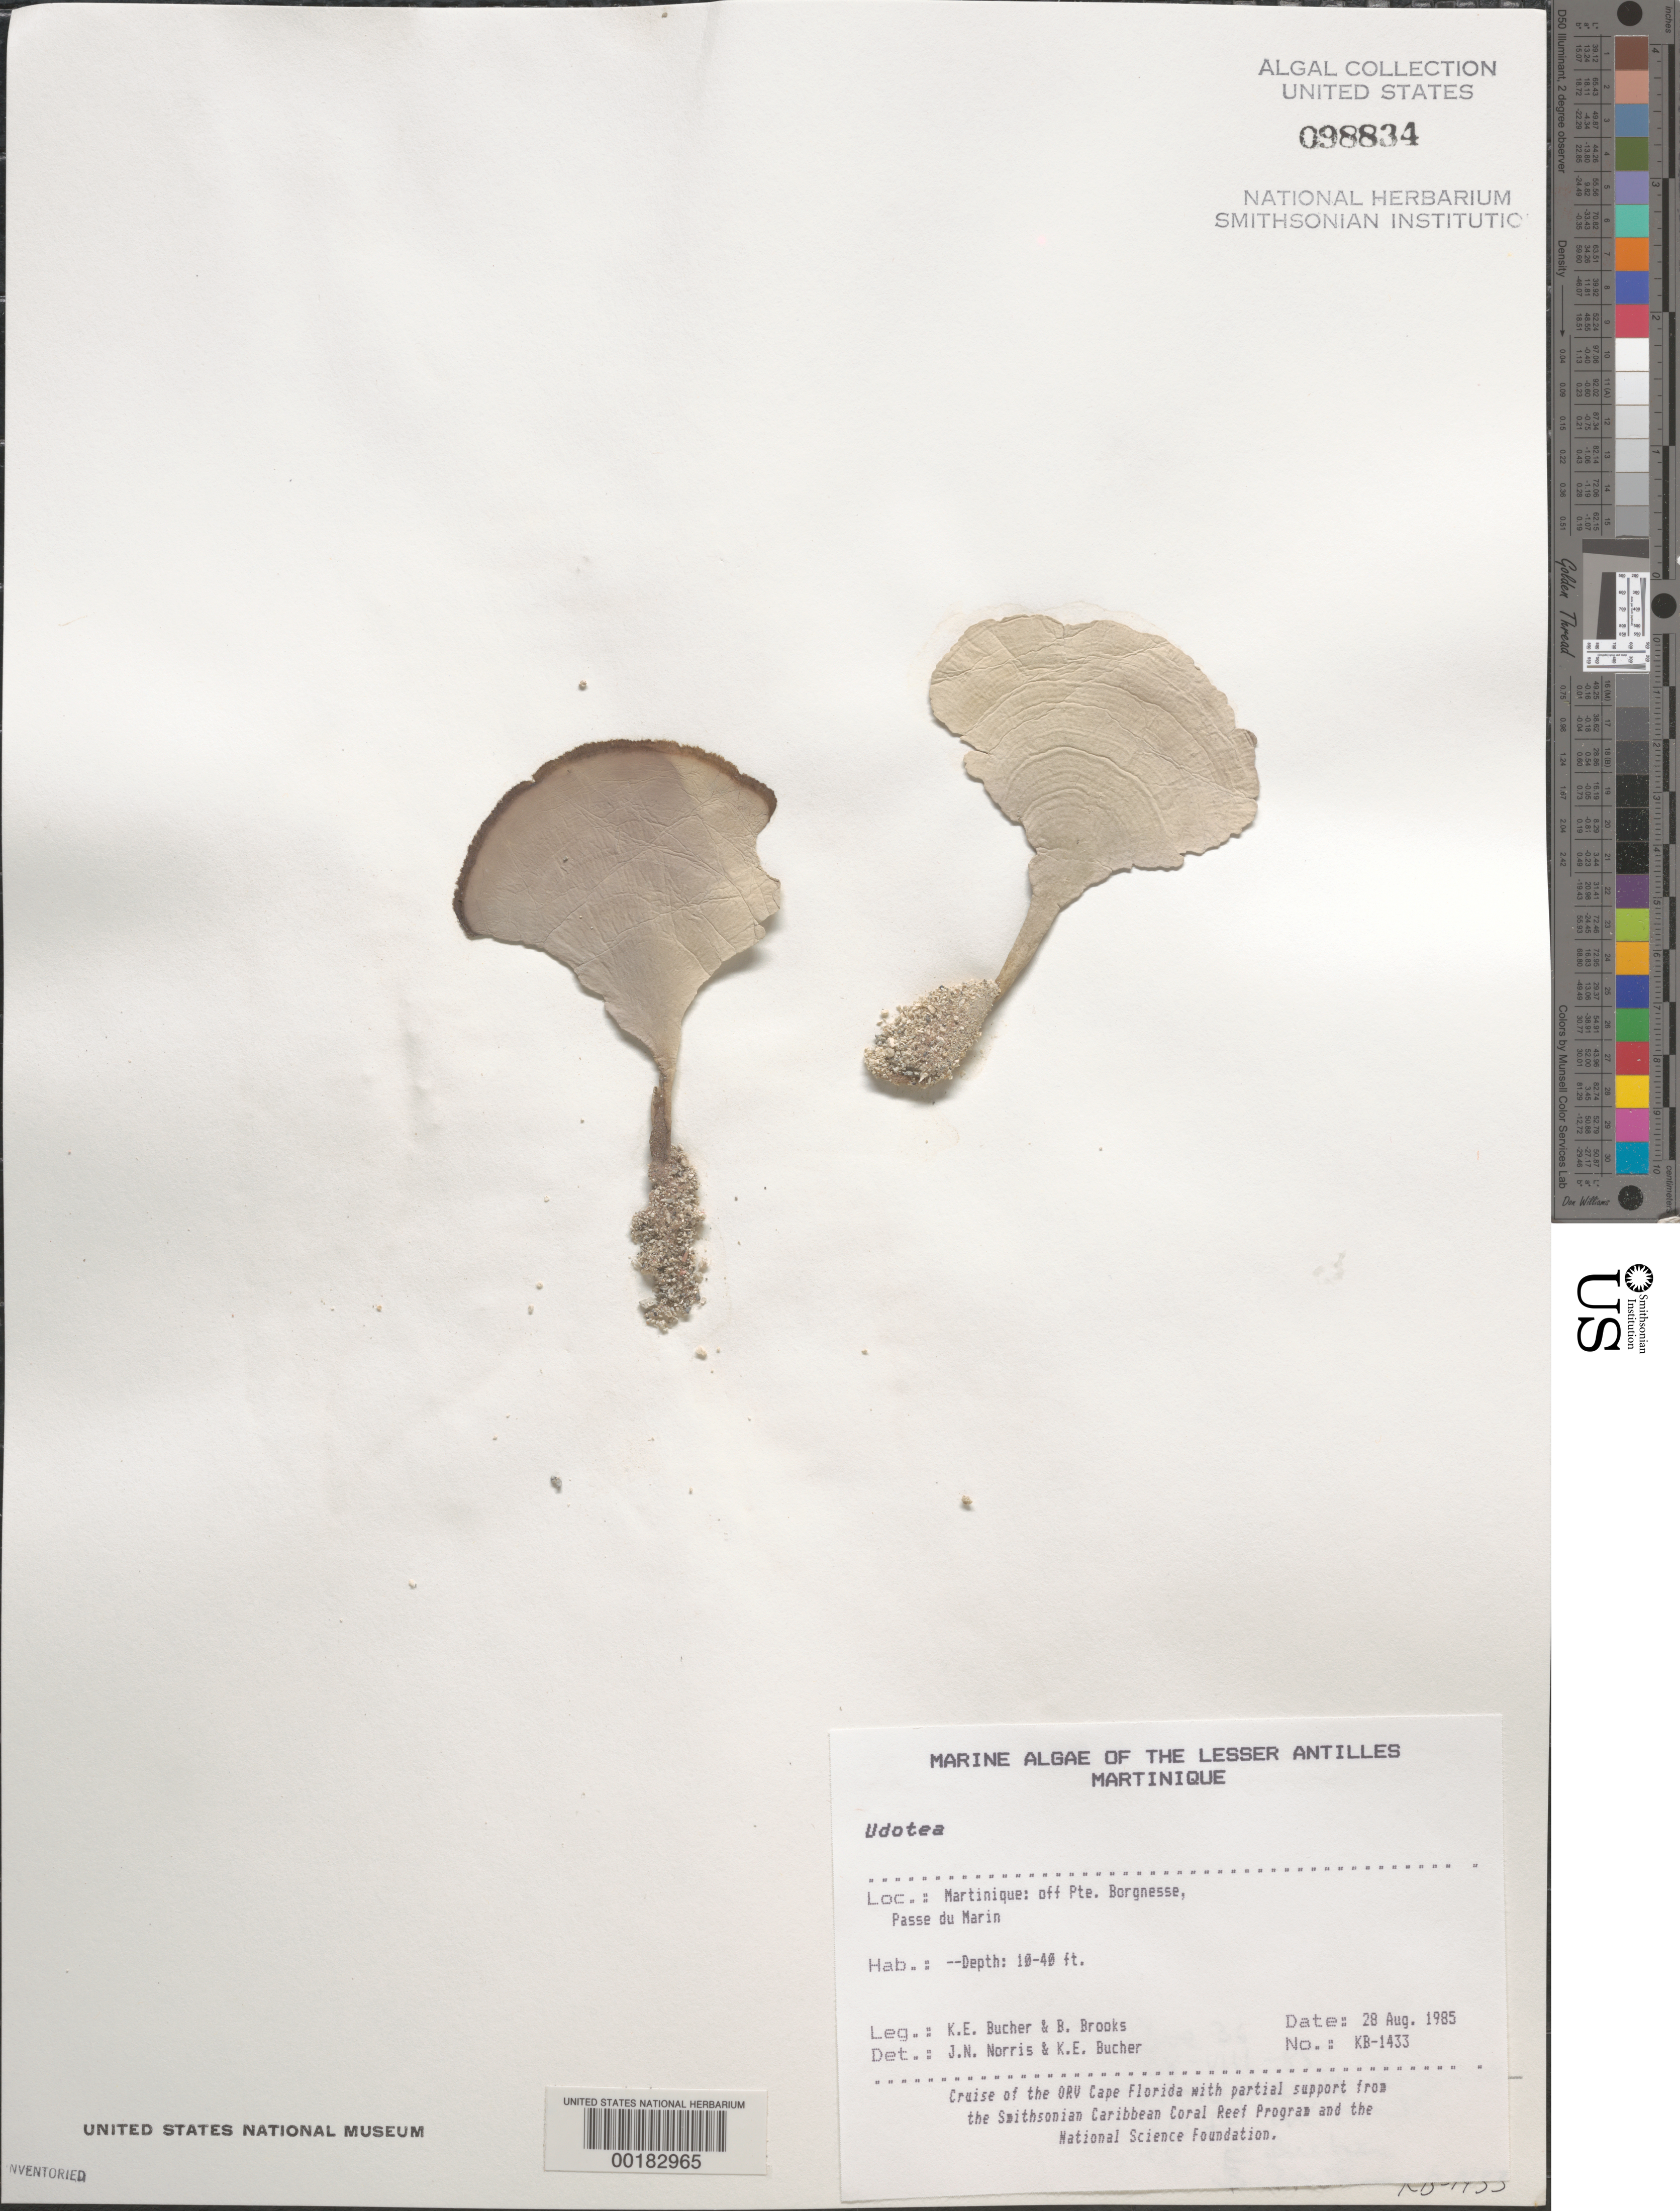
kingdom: Plantae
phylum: Chlorophyta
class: Ulvophyceae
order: Bryopsidales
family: Udoteaceae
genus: Udotea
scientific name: Udotea sp.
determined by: Norris, J. N.; Bucher, K. E.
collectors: K. E. Bucher & B. Brooks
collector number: Kb-1433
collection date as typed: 28 Aug 1985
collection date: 1985-08-28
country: Martinique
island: Martinique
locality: Passe du Marin, off Pointe Borgnesse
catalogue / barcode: US 98834